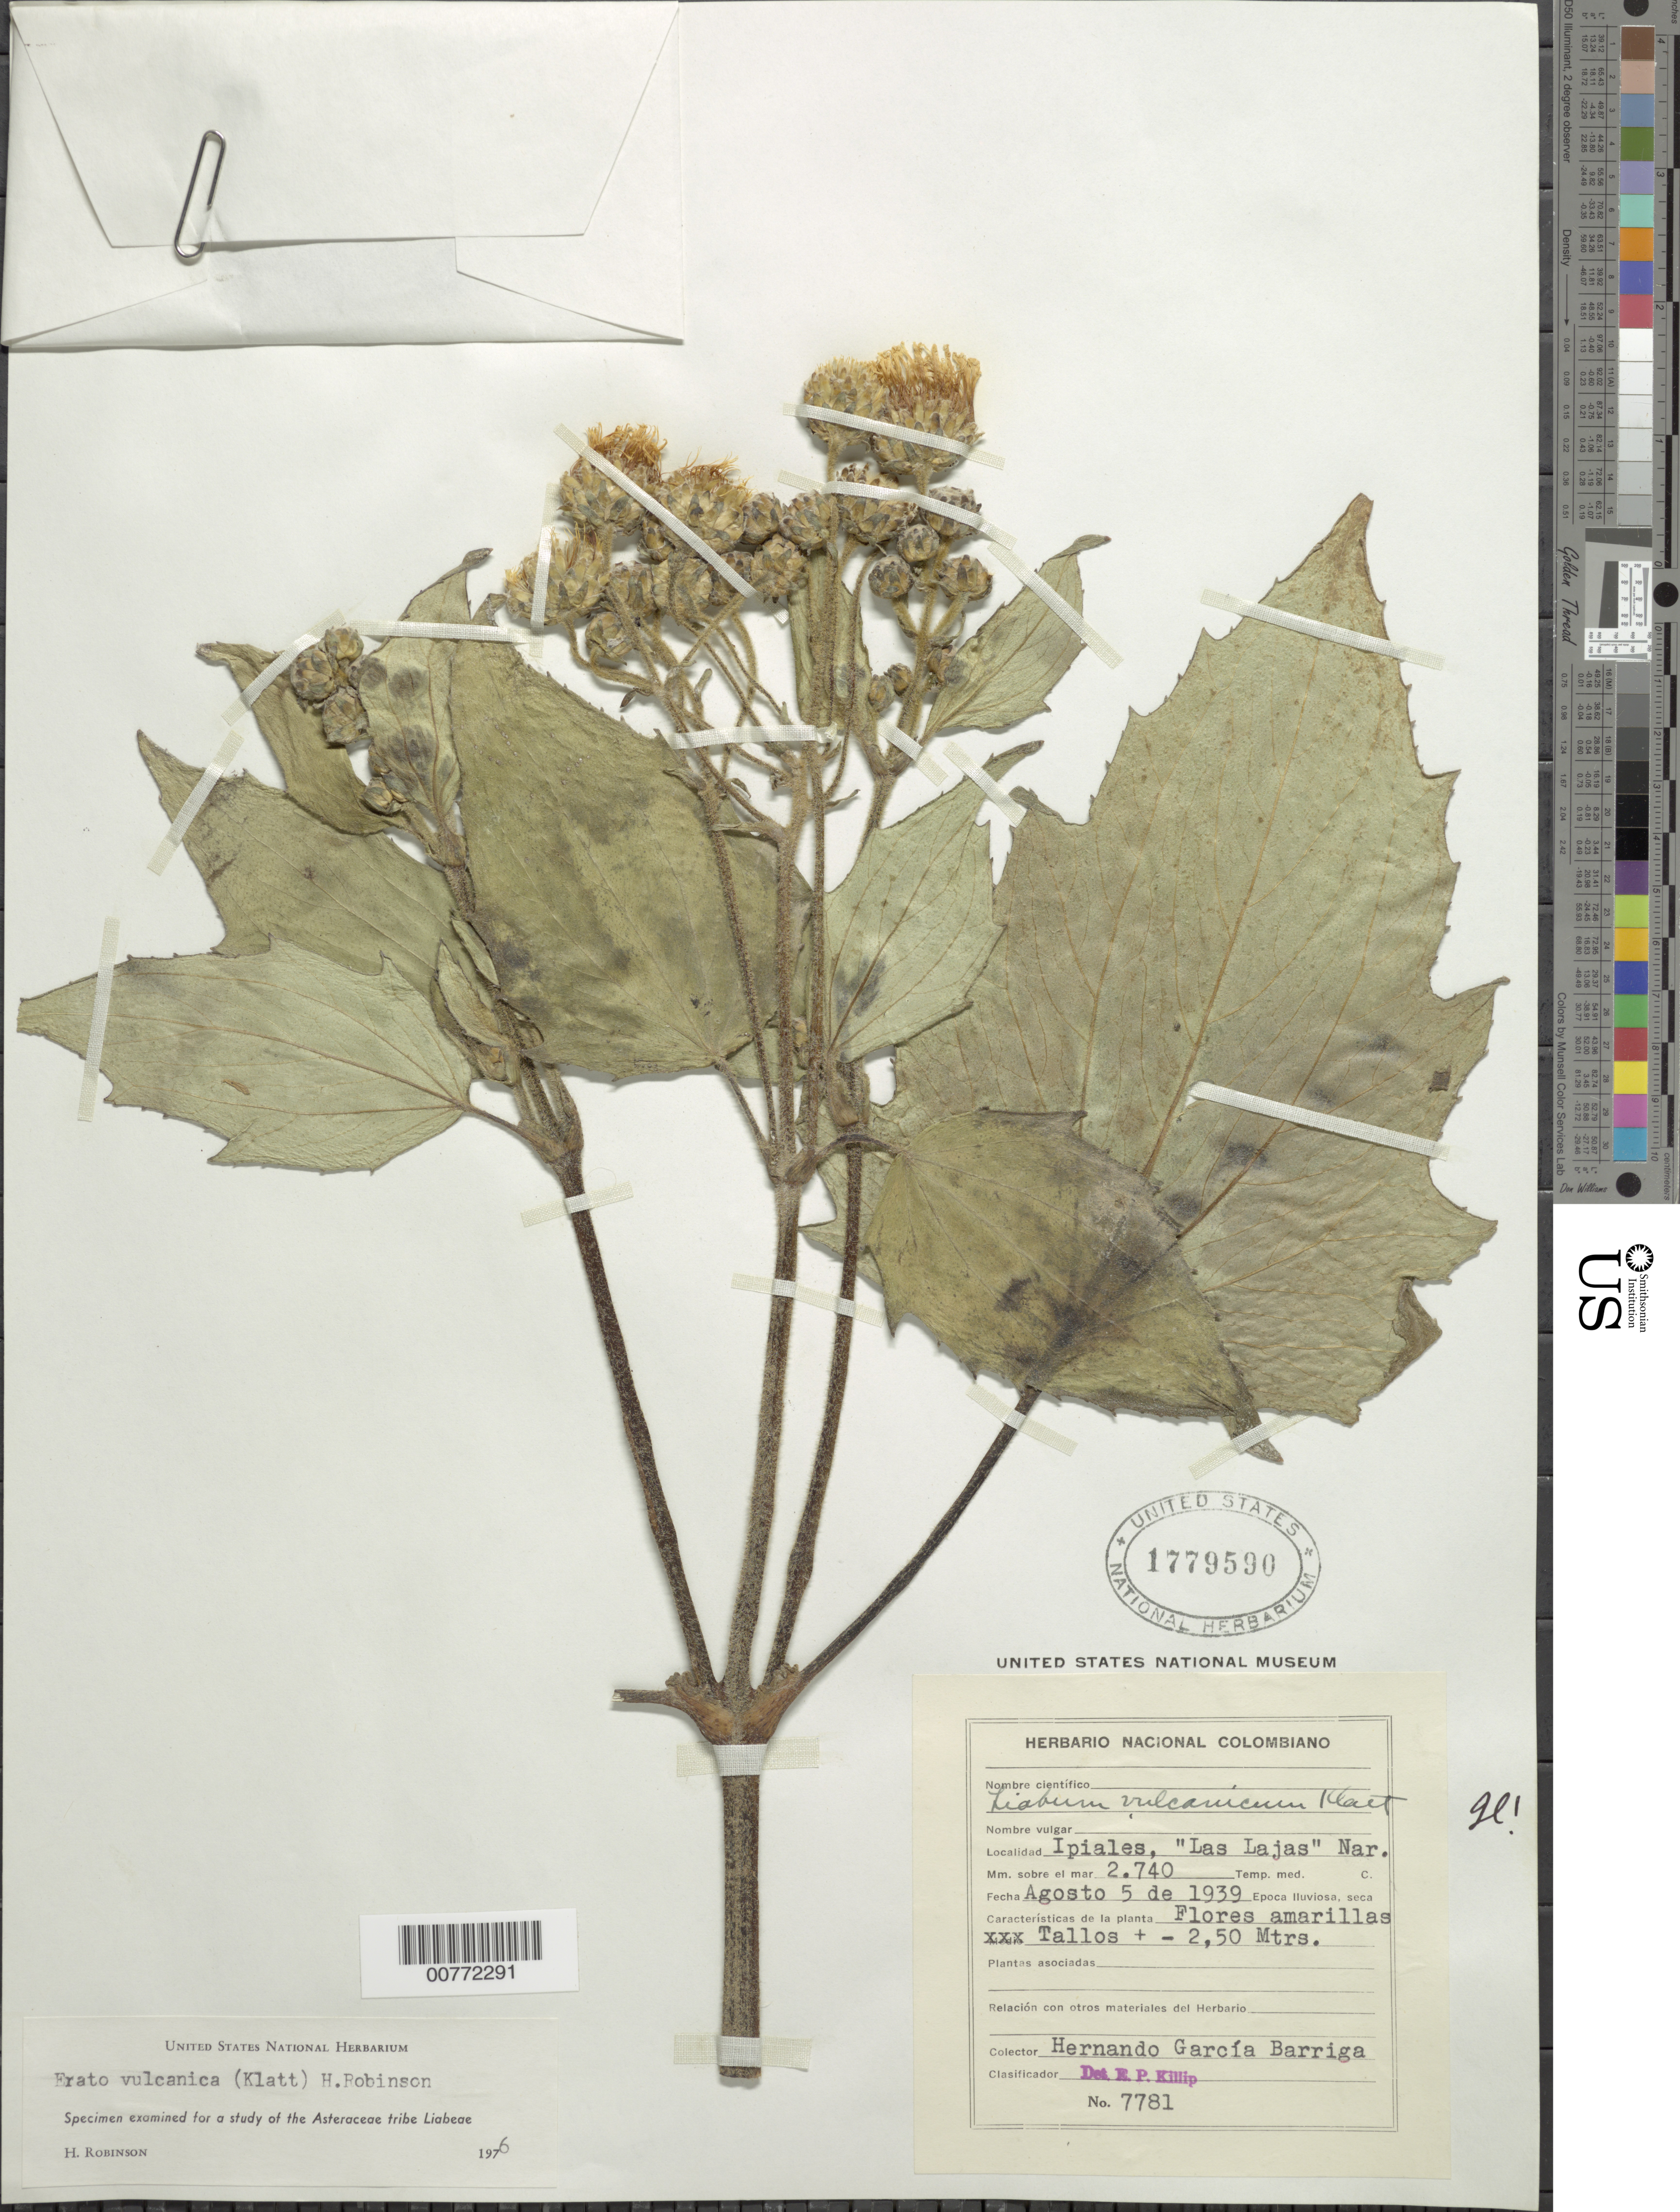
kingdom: Plantae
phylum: Tracheophyta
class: Magnoliopsida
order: Asterales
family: Asteraceae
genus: Erato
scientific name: Erato vulcanica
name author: (Klatt) H. Rob.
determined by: Robinson, Harold E., (US)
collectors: H. García Barriga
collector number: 7781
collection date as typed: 5-Aug-39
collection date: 1939-08-05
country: Colombia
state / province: Nariño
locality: Ipiales, "Las Lajas"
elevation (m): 2740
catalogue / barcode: US 1779590